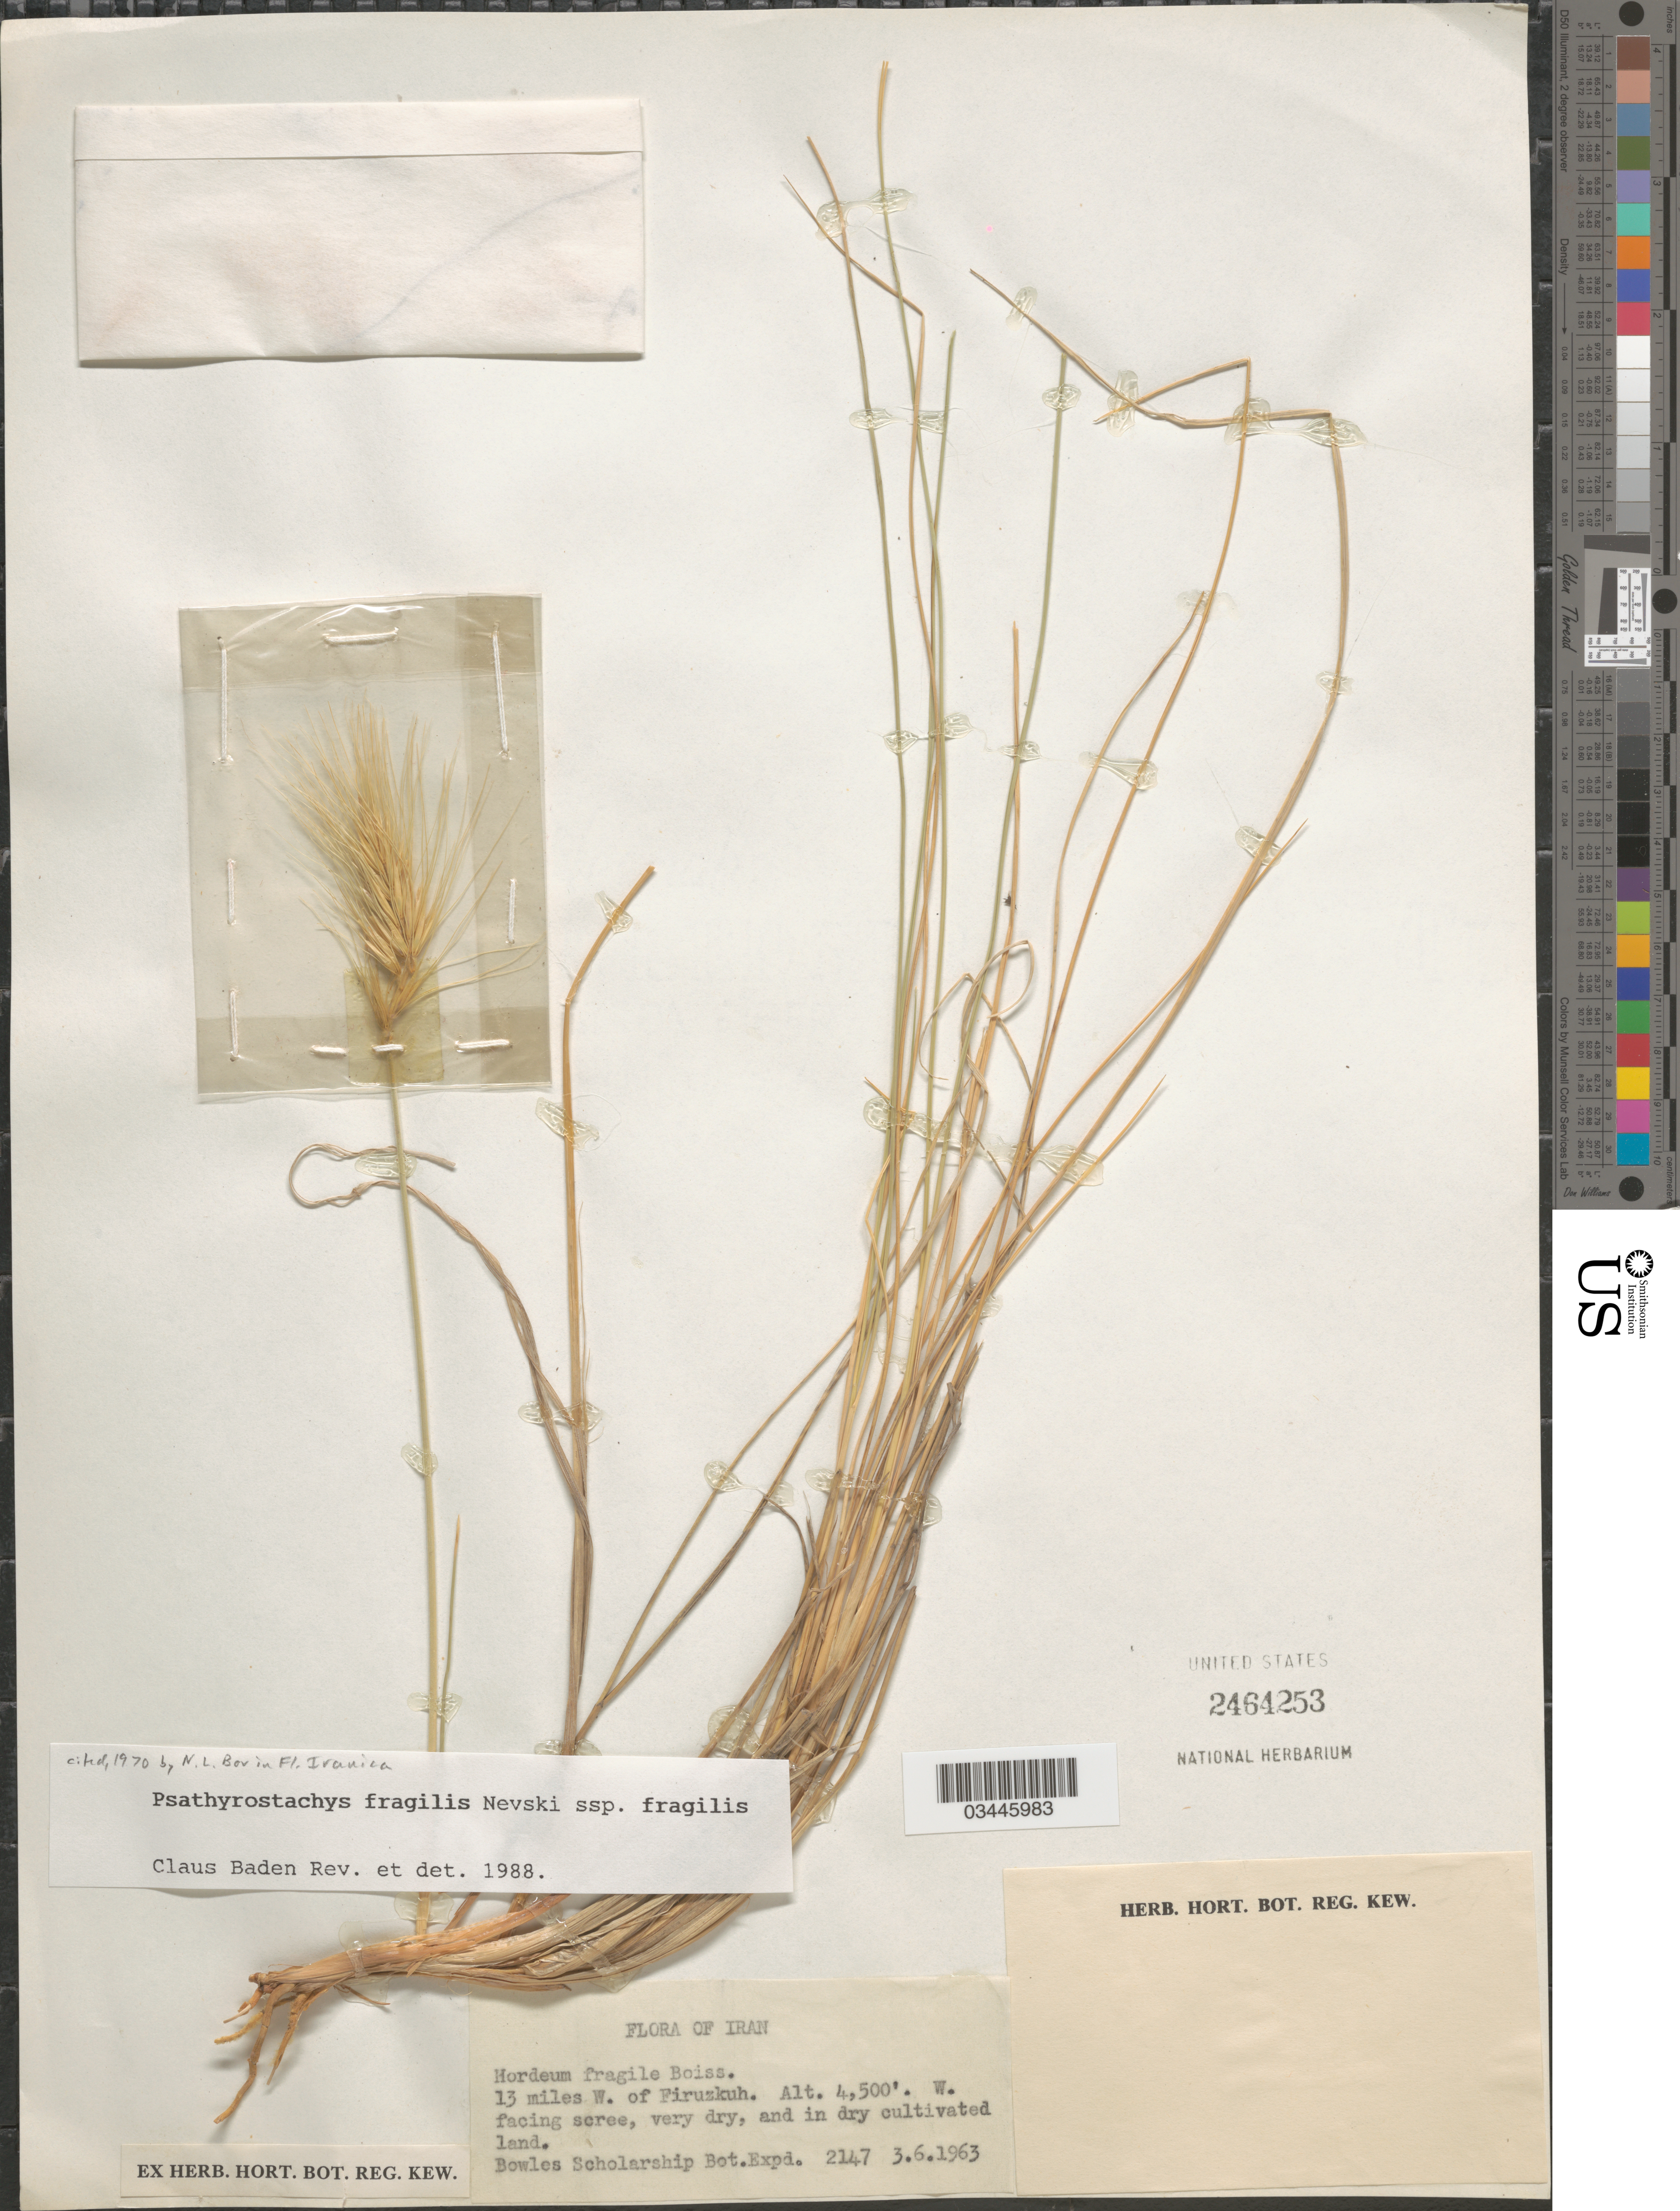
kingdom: Plantae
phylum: Tracheophyta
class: Liliopsida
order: Poales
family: Poaceae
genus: Psathyrostachys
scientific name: Psathyrostachys fragilis subsp. fragilis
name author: (Boiss.) Nevski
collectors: Bowles Scholarship Bot. Exped.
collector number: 2147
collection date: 1963-06-03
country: Iran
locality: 13 miles W. of Firuskuh. W. facing scree.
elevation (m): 1372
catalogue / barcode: US 2464253